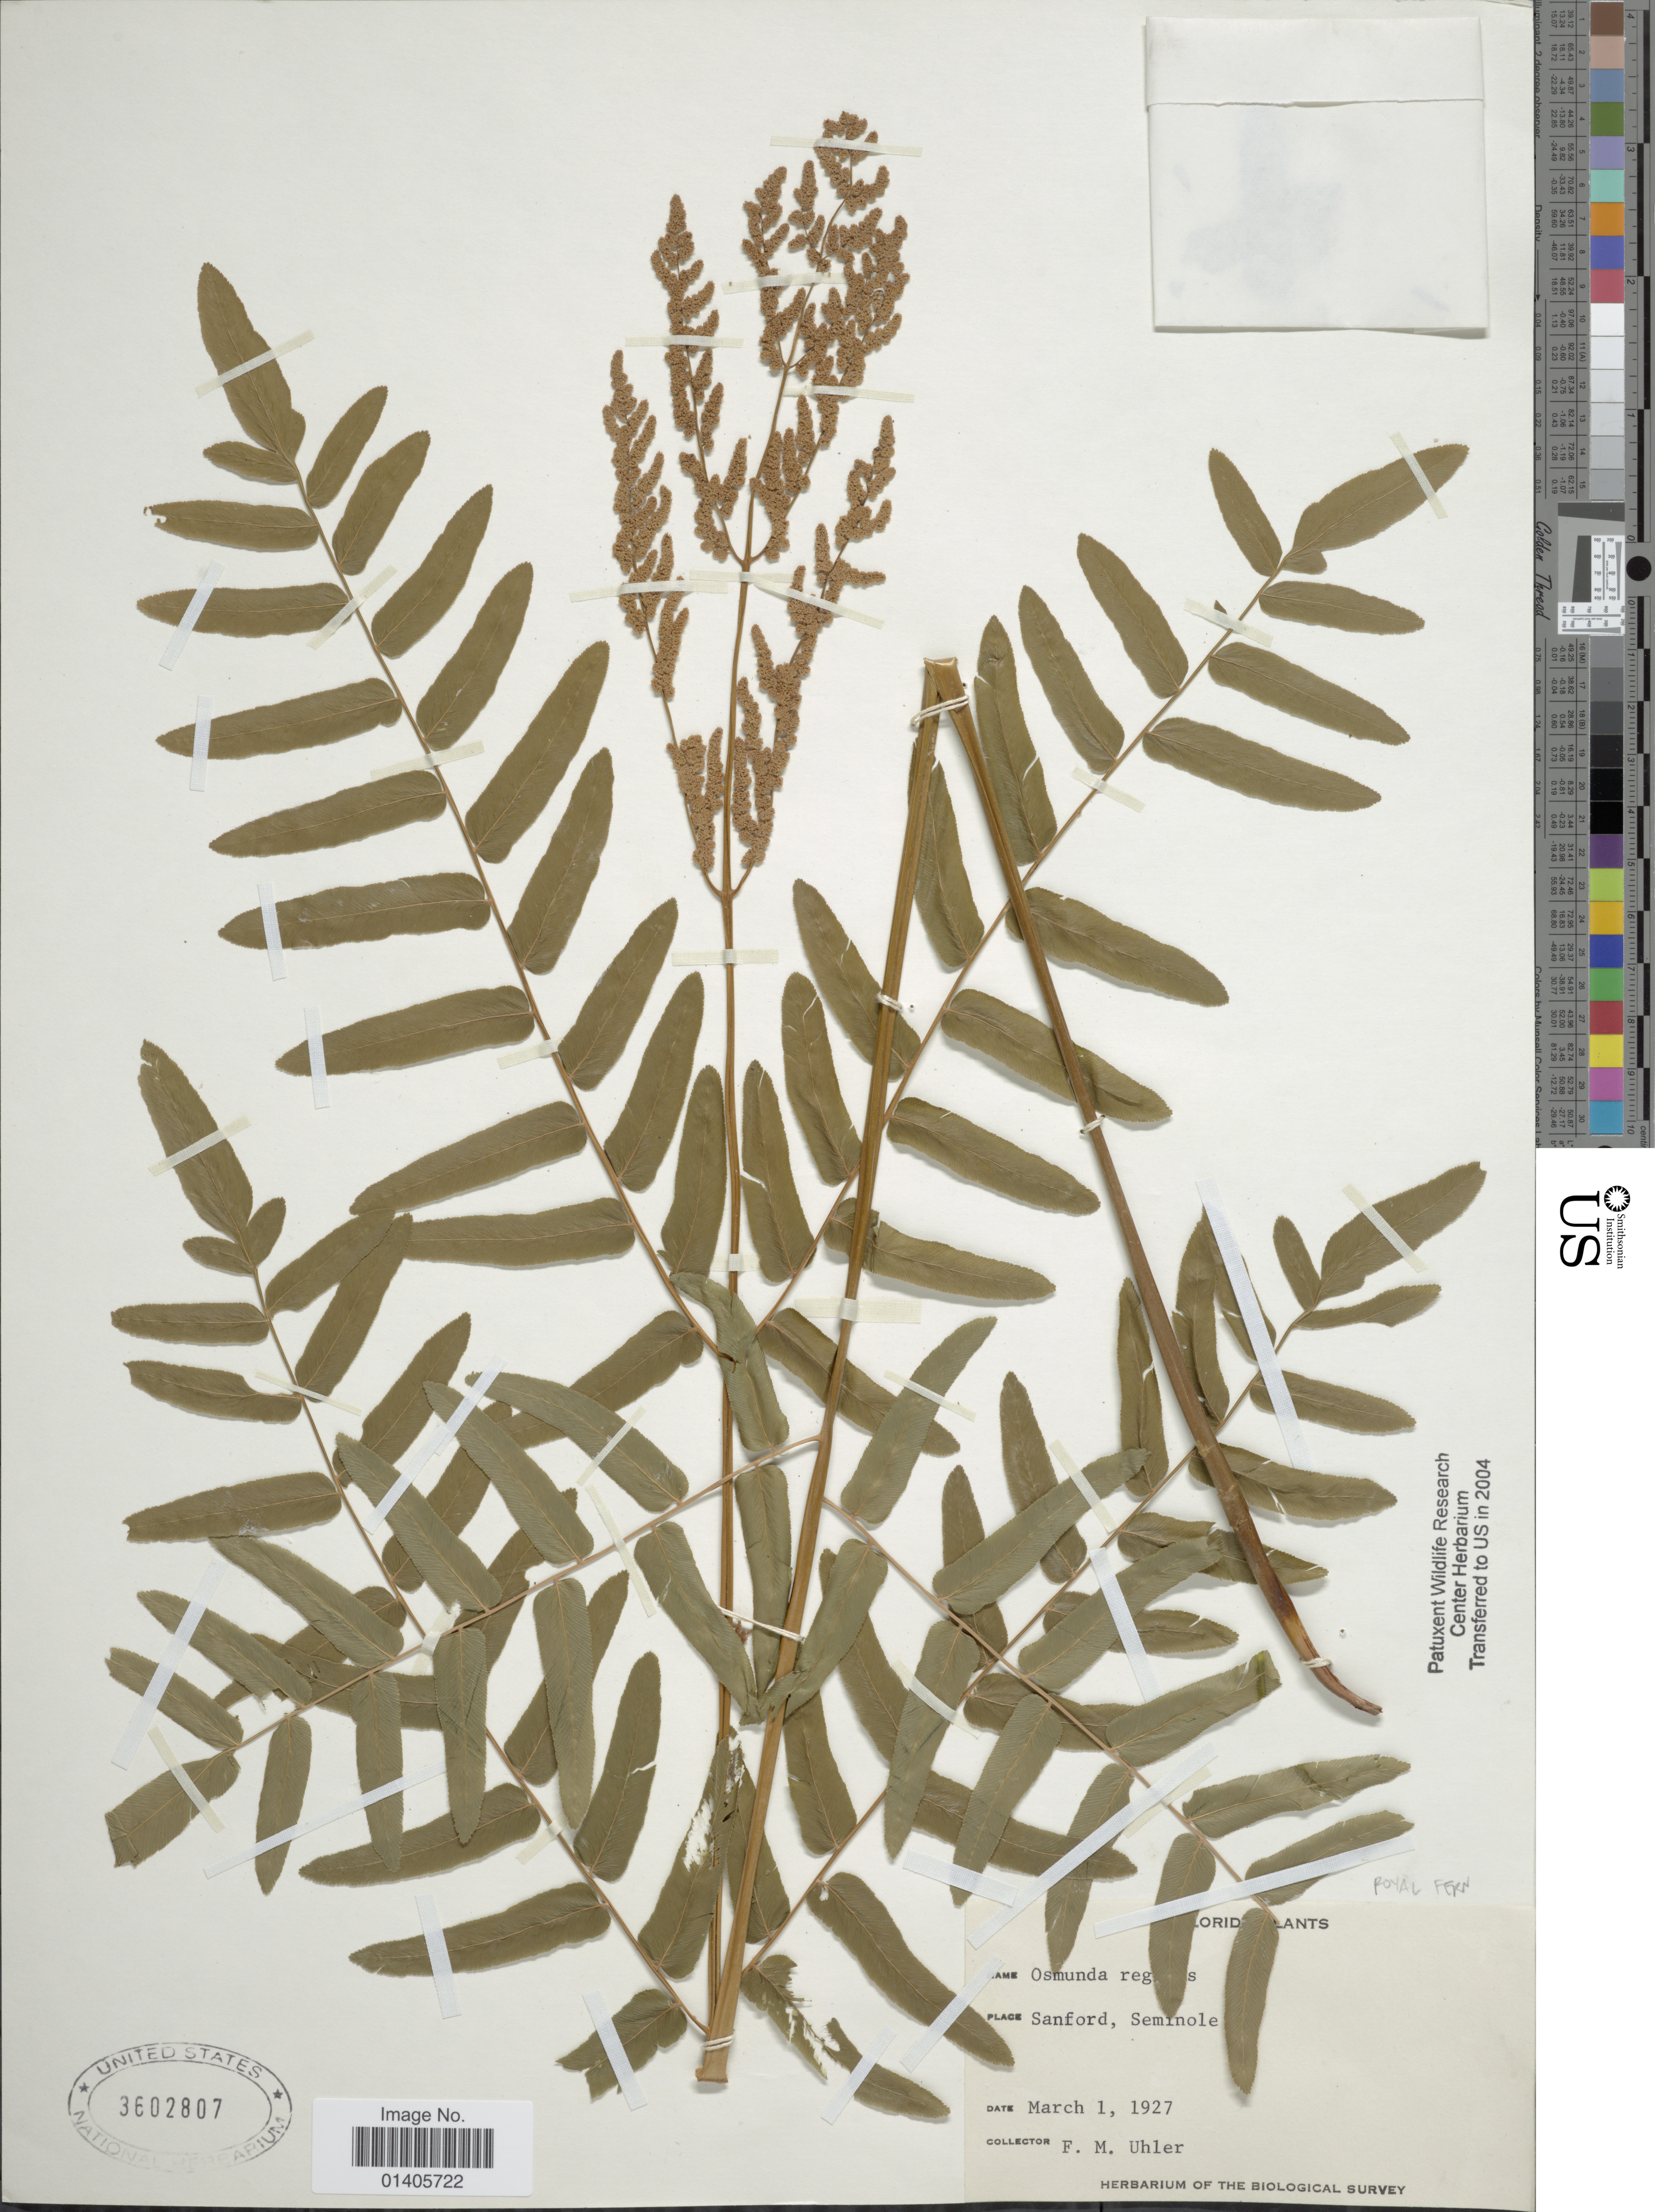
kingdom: Plantae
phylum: Tracheophyta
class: Polypodiopsida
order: Osmundales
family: Osmundaceae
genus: Osmunda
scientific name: Osmunda regalis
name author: L.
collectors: F. M. Uhler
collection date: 1927-03-01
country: United States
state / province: Florida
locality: Sanford,Seminole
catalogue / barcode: US 3602807